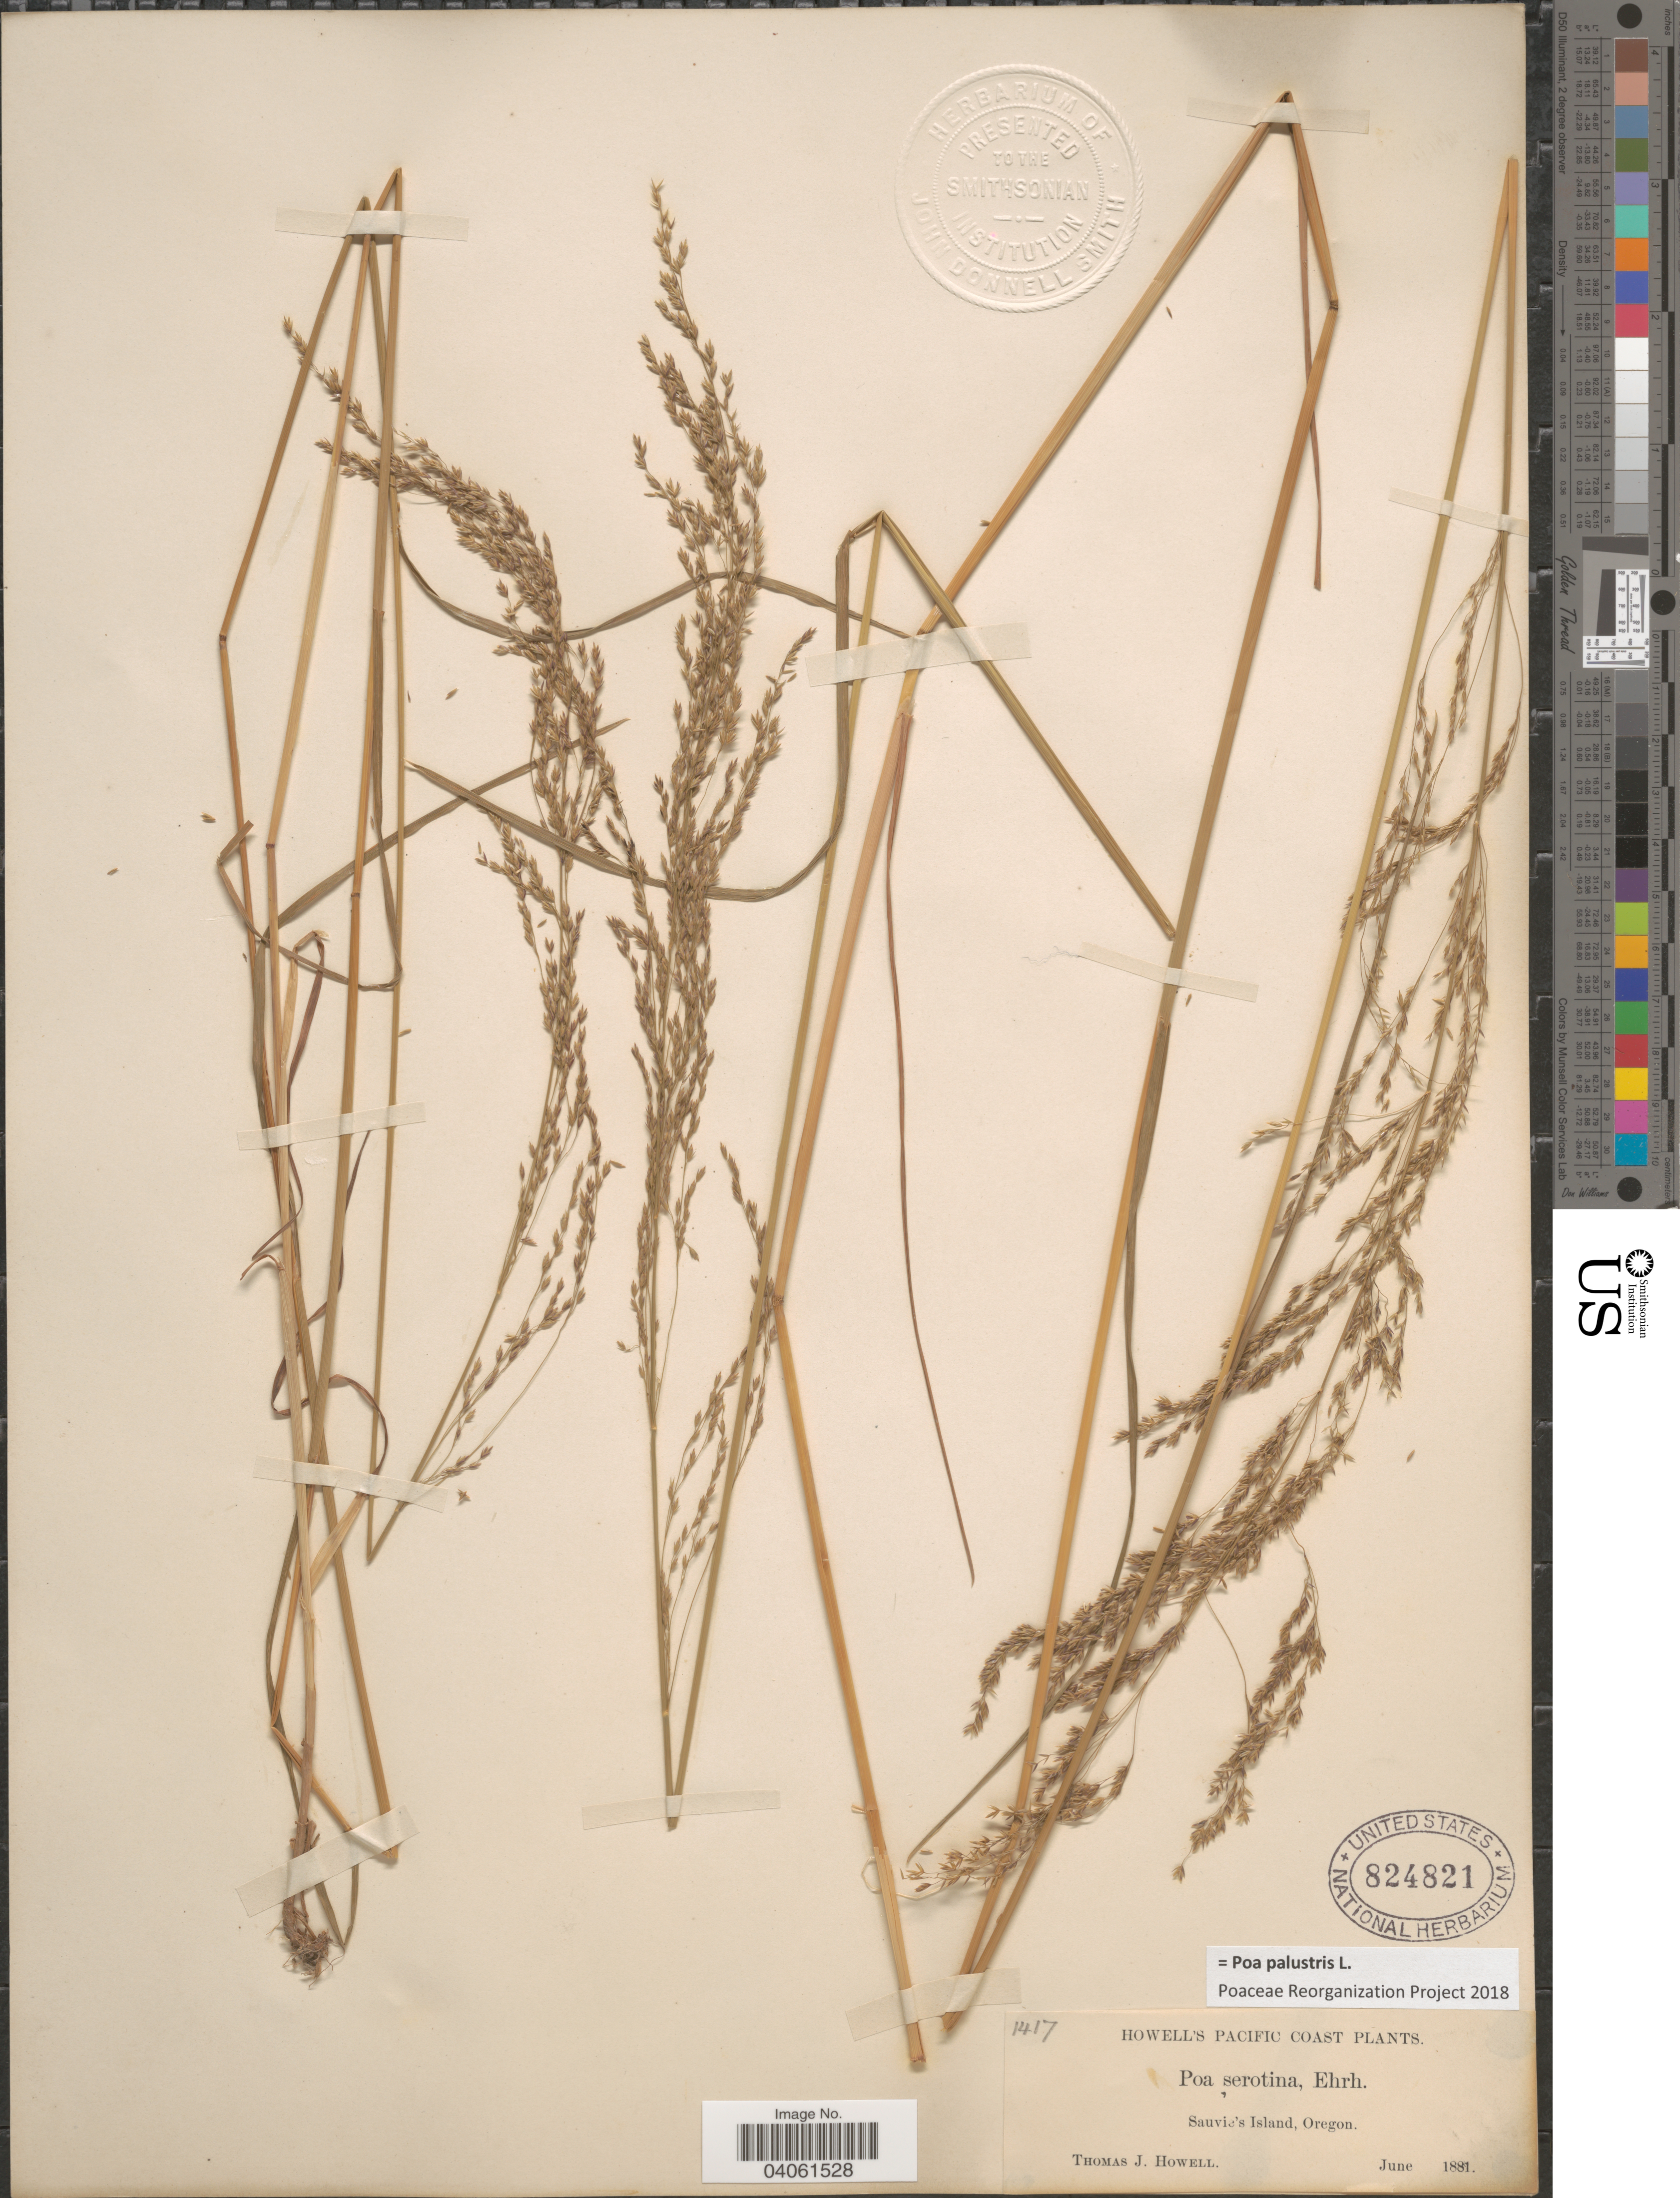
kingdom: Plantae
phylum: Tracheophyta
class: Liliopsida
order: Poales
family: Poaceae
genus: Poa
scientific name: Poa palustris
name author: L.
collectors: T. J. Howell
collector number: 1417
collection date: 1881-06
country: United States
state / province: Oregon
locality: Pacific Coast. Sauvie's Island.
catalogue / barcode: US 824821